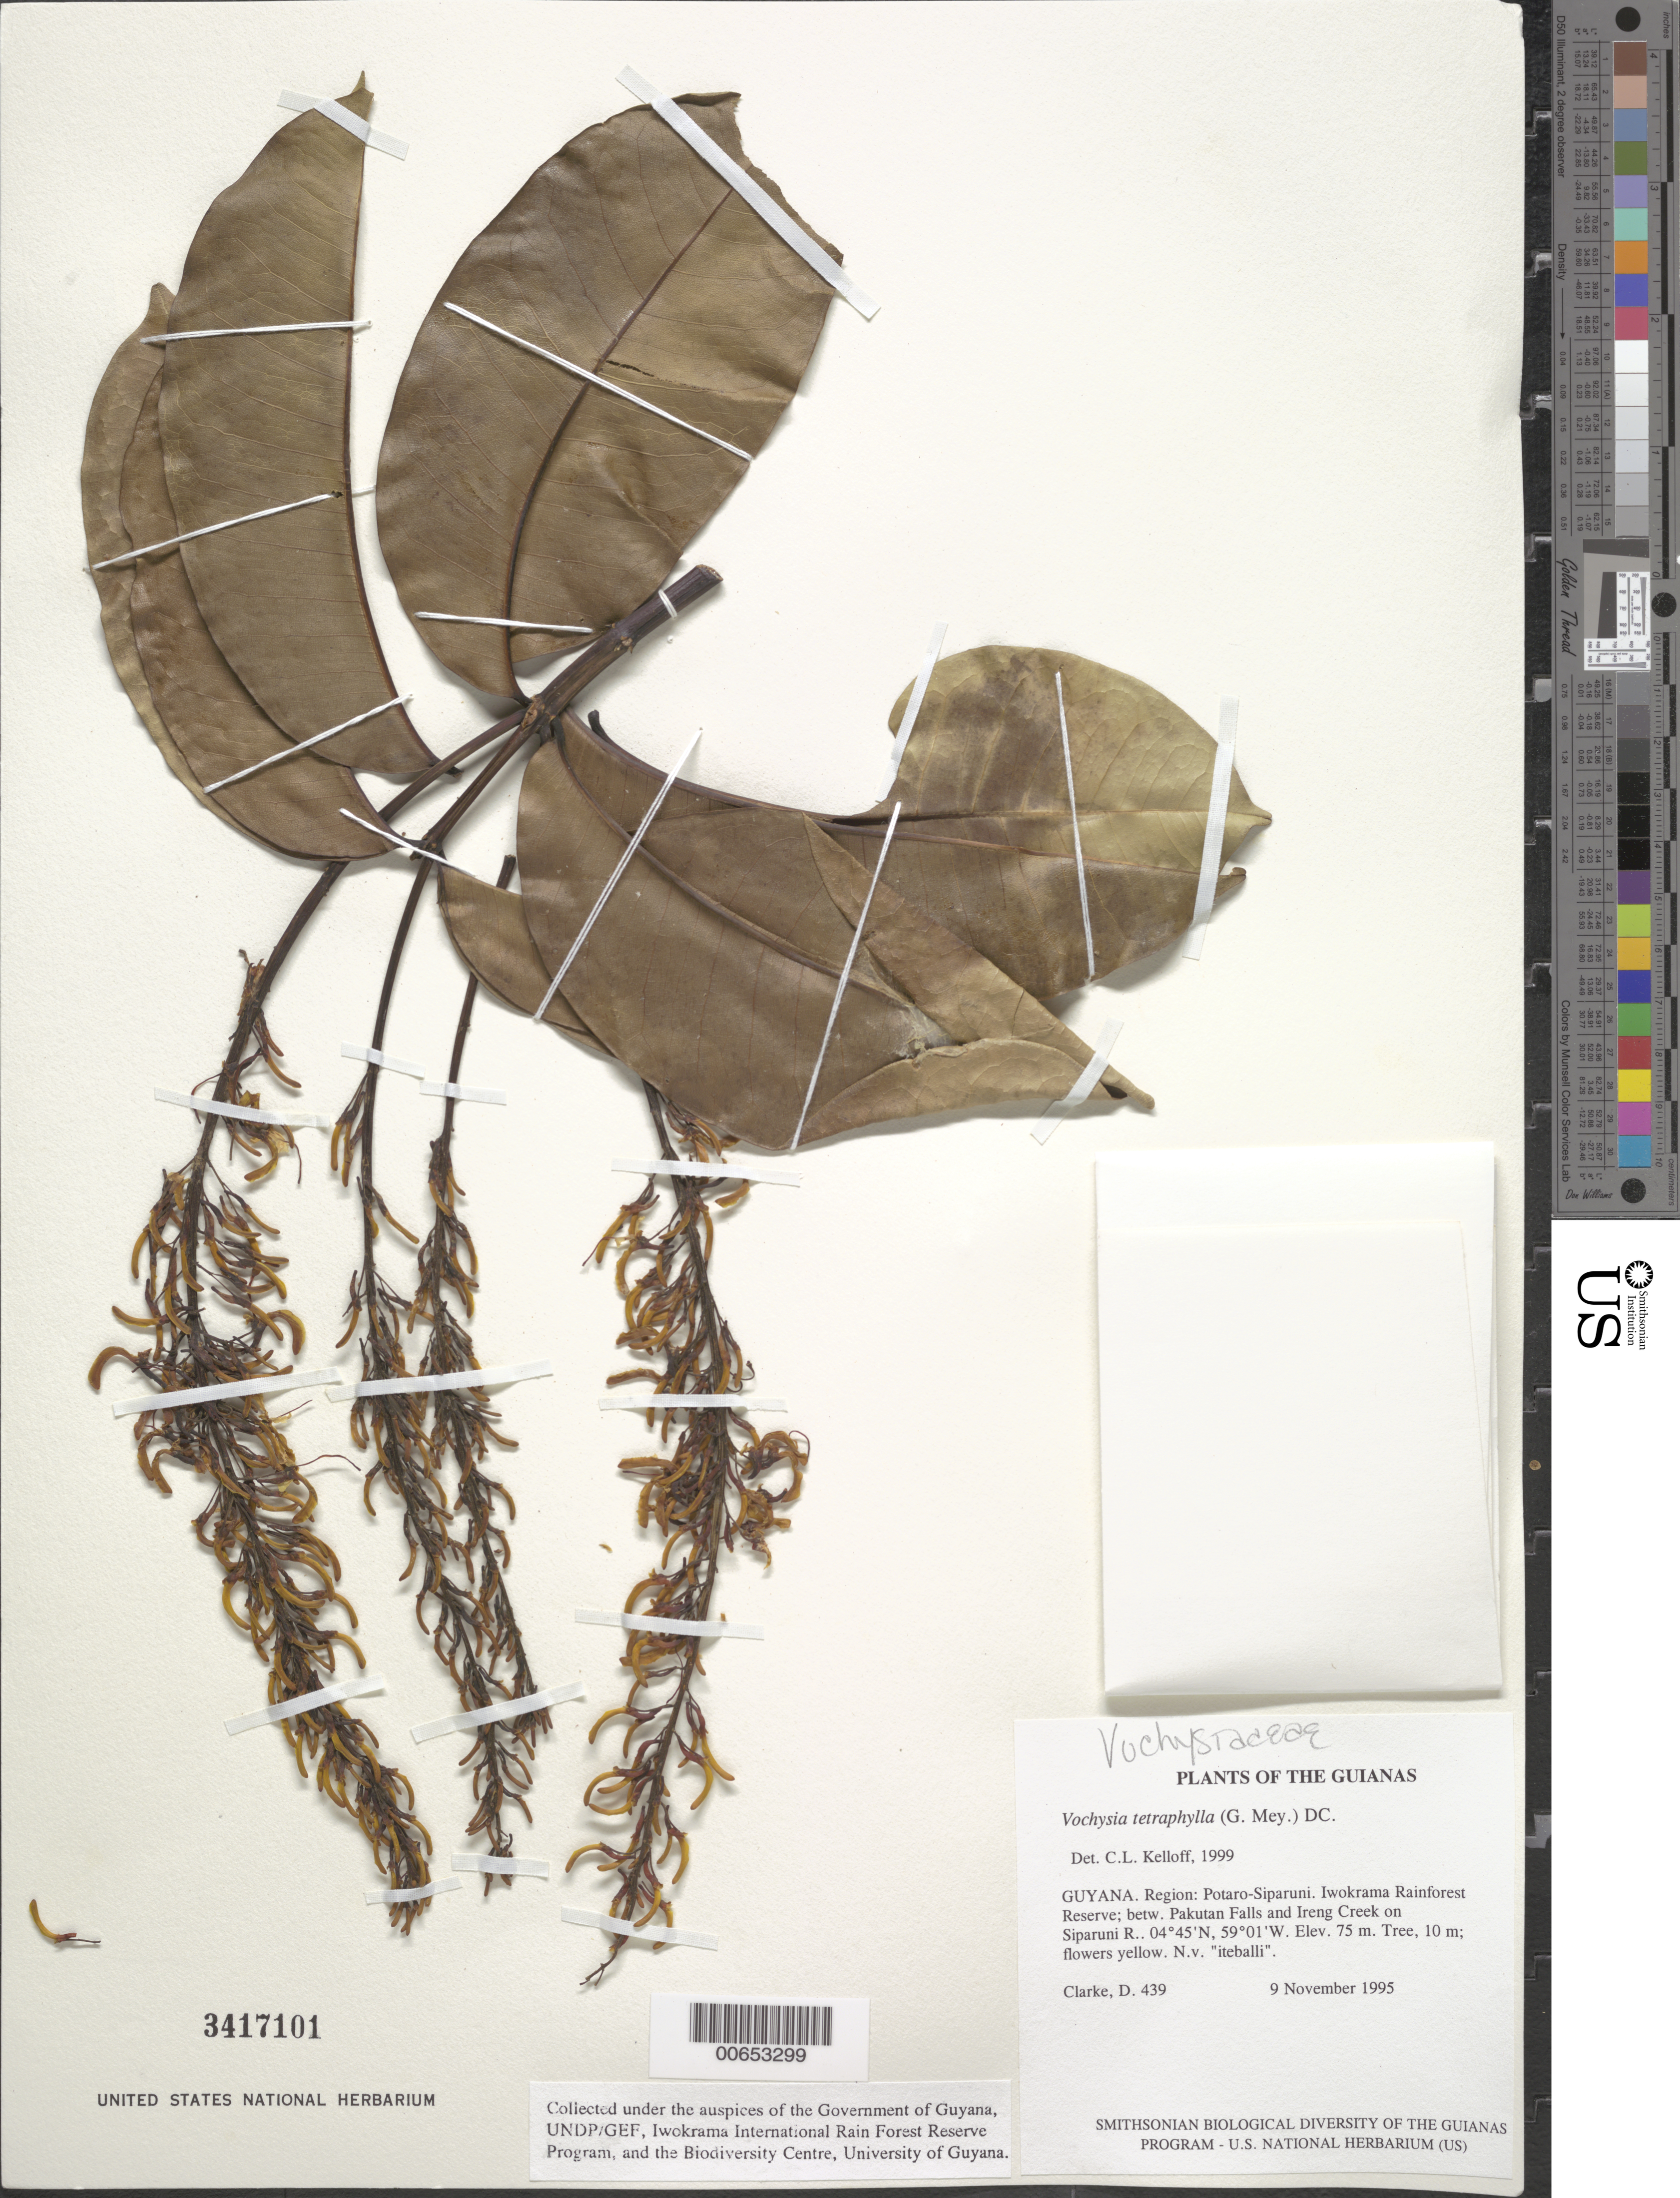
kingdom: Plantae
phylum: Tracheophyta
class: Magnoliopsida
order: Myrtales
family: Vochysiaceae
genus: Vochysia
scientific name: Vochysia tetraphylla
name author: (G. Mey.) DC.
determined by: Marcano-Berti, L.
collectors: H. D. Clarke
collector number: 439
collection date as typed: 9 November 1995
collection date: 1995-11-09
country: Guyana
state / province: Potaro-Siparuni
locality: Iwokrama Rainforest Reserve; betw. Pakutau Falls and Ireng Creek on Siparuni R.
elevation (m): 75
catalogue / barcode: US 3417101